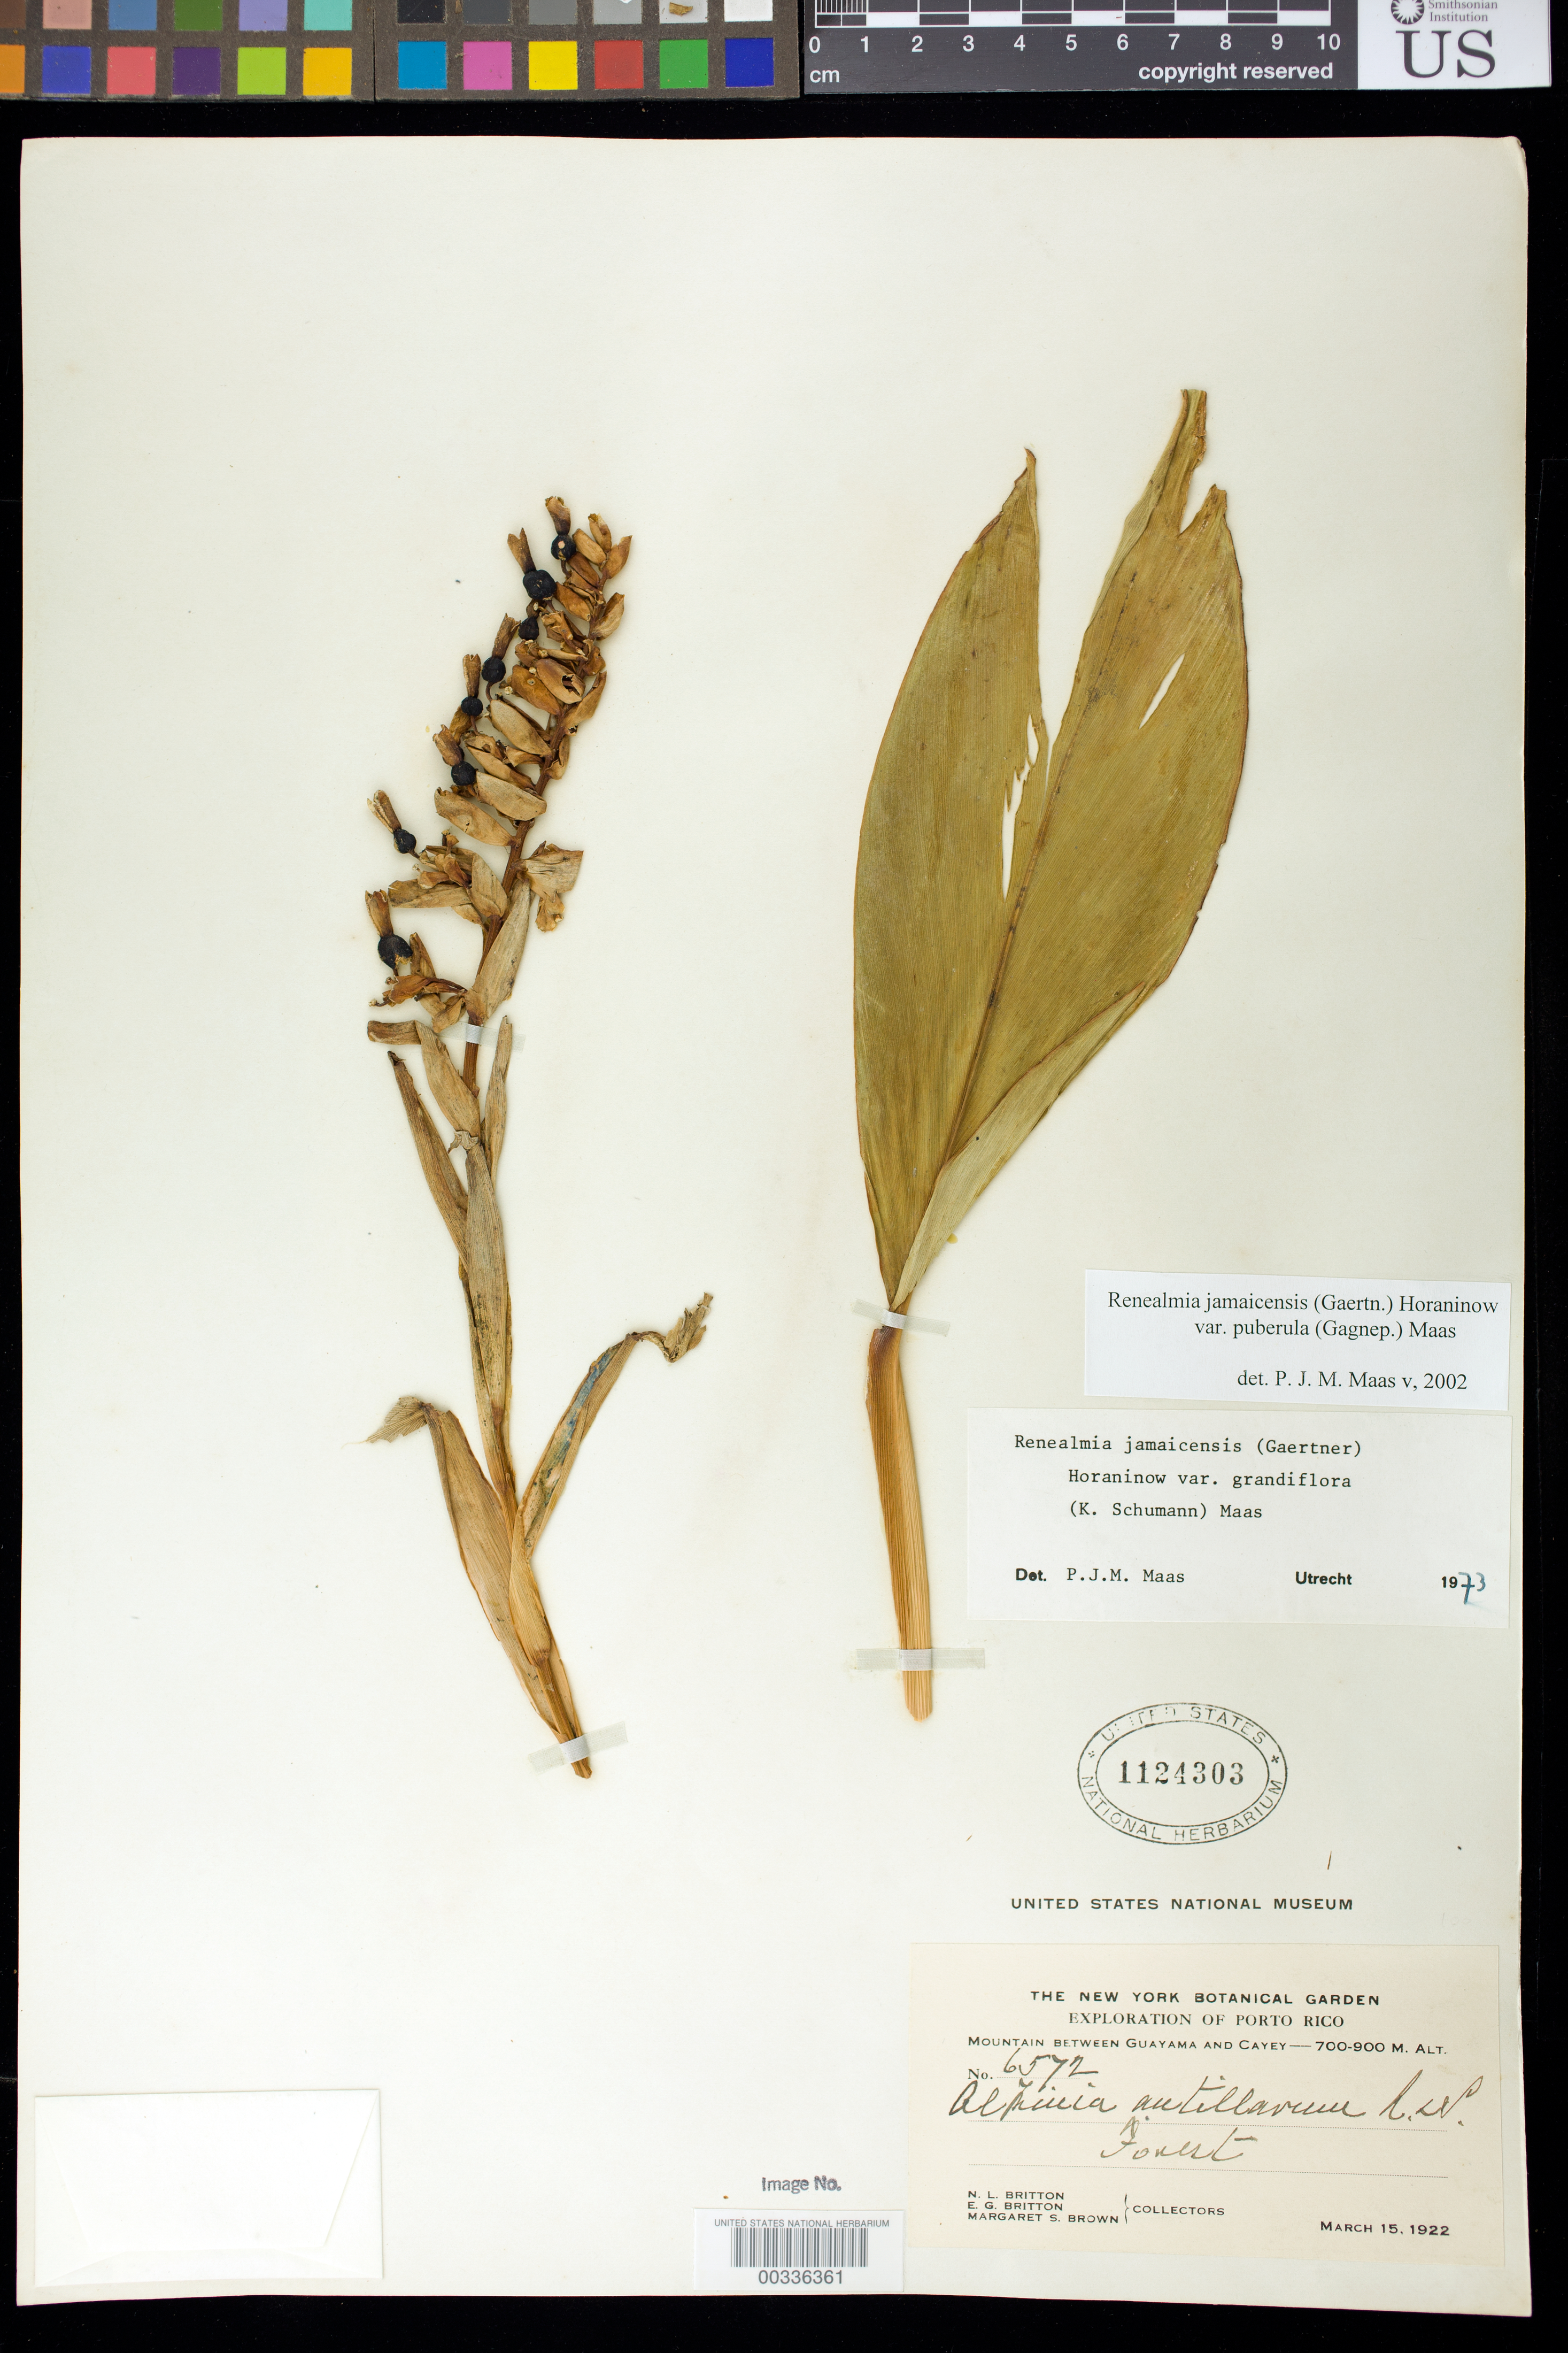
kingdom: Plantae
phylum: Tracheophyta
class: Liliopsida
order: Zingiberales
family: Zingiberaceae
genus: Renealmia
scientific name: Renealmia jamaicensis var. puberula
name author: (Gagnep.) Maas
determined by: Maas, Paul J. M.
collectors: N. Britton, E. G. Britton & M. S. Brown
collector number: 6572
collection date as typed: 15 Mar 1922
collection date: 1922-03-15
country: Puerto Rico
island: Greater Antilles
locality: Mountain between guayama and cayey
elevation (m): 700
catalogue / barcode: US 1124303